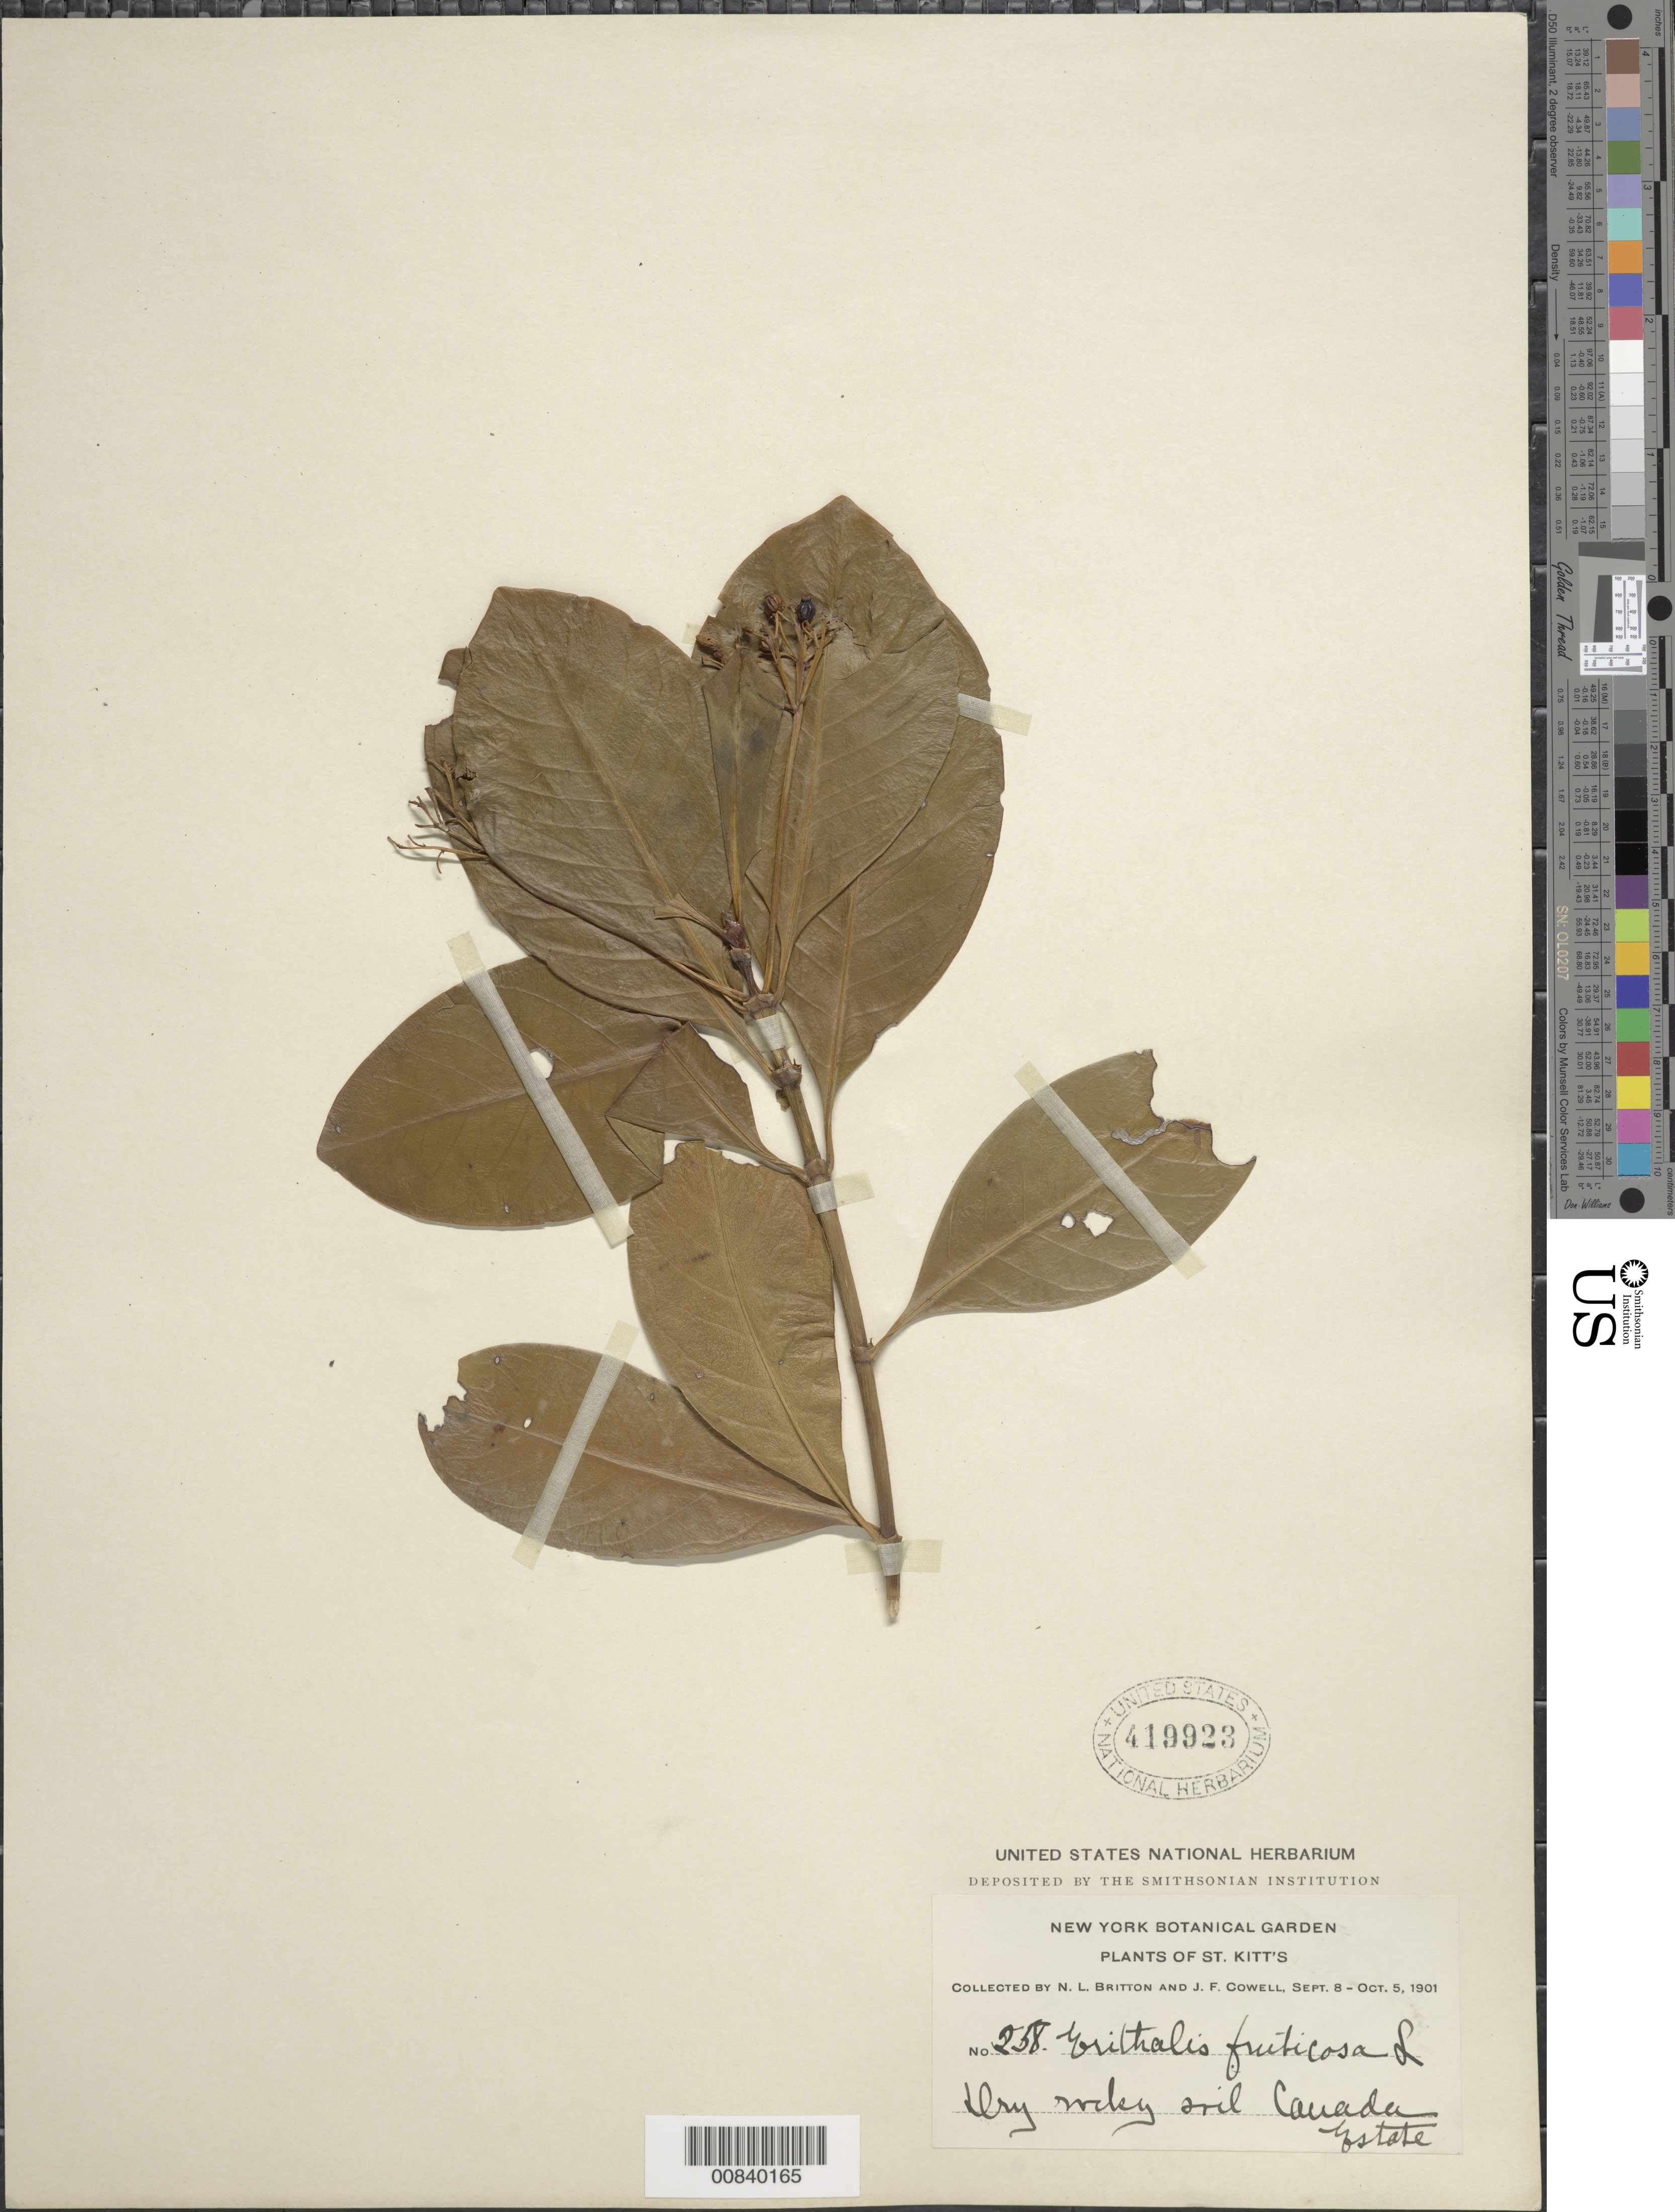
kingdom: Plantae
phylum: Tracheophyta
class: Magnoliopsida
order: Gentianales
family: Rubiaceae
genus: Erithalis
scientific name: Erithalis fruticosa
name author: L.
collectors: N. Britton & J. F. Cowell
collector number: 258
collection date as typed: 08 Sep 1901 to 05 Oct 1901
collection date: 1901-09-08/1901-10-05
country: St. Christopher-Nevis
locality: Canada Estate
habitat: Dry rocky soil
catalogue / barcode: US 419923